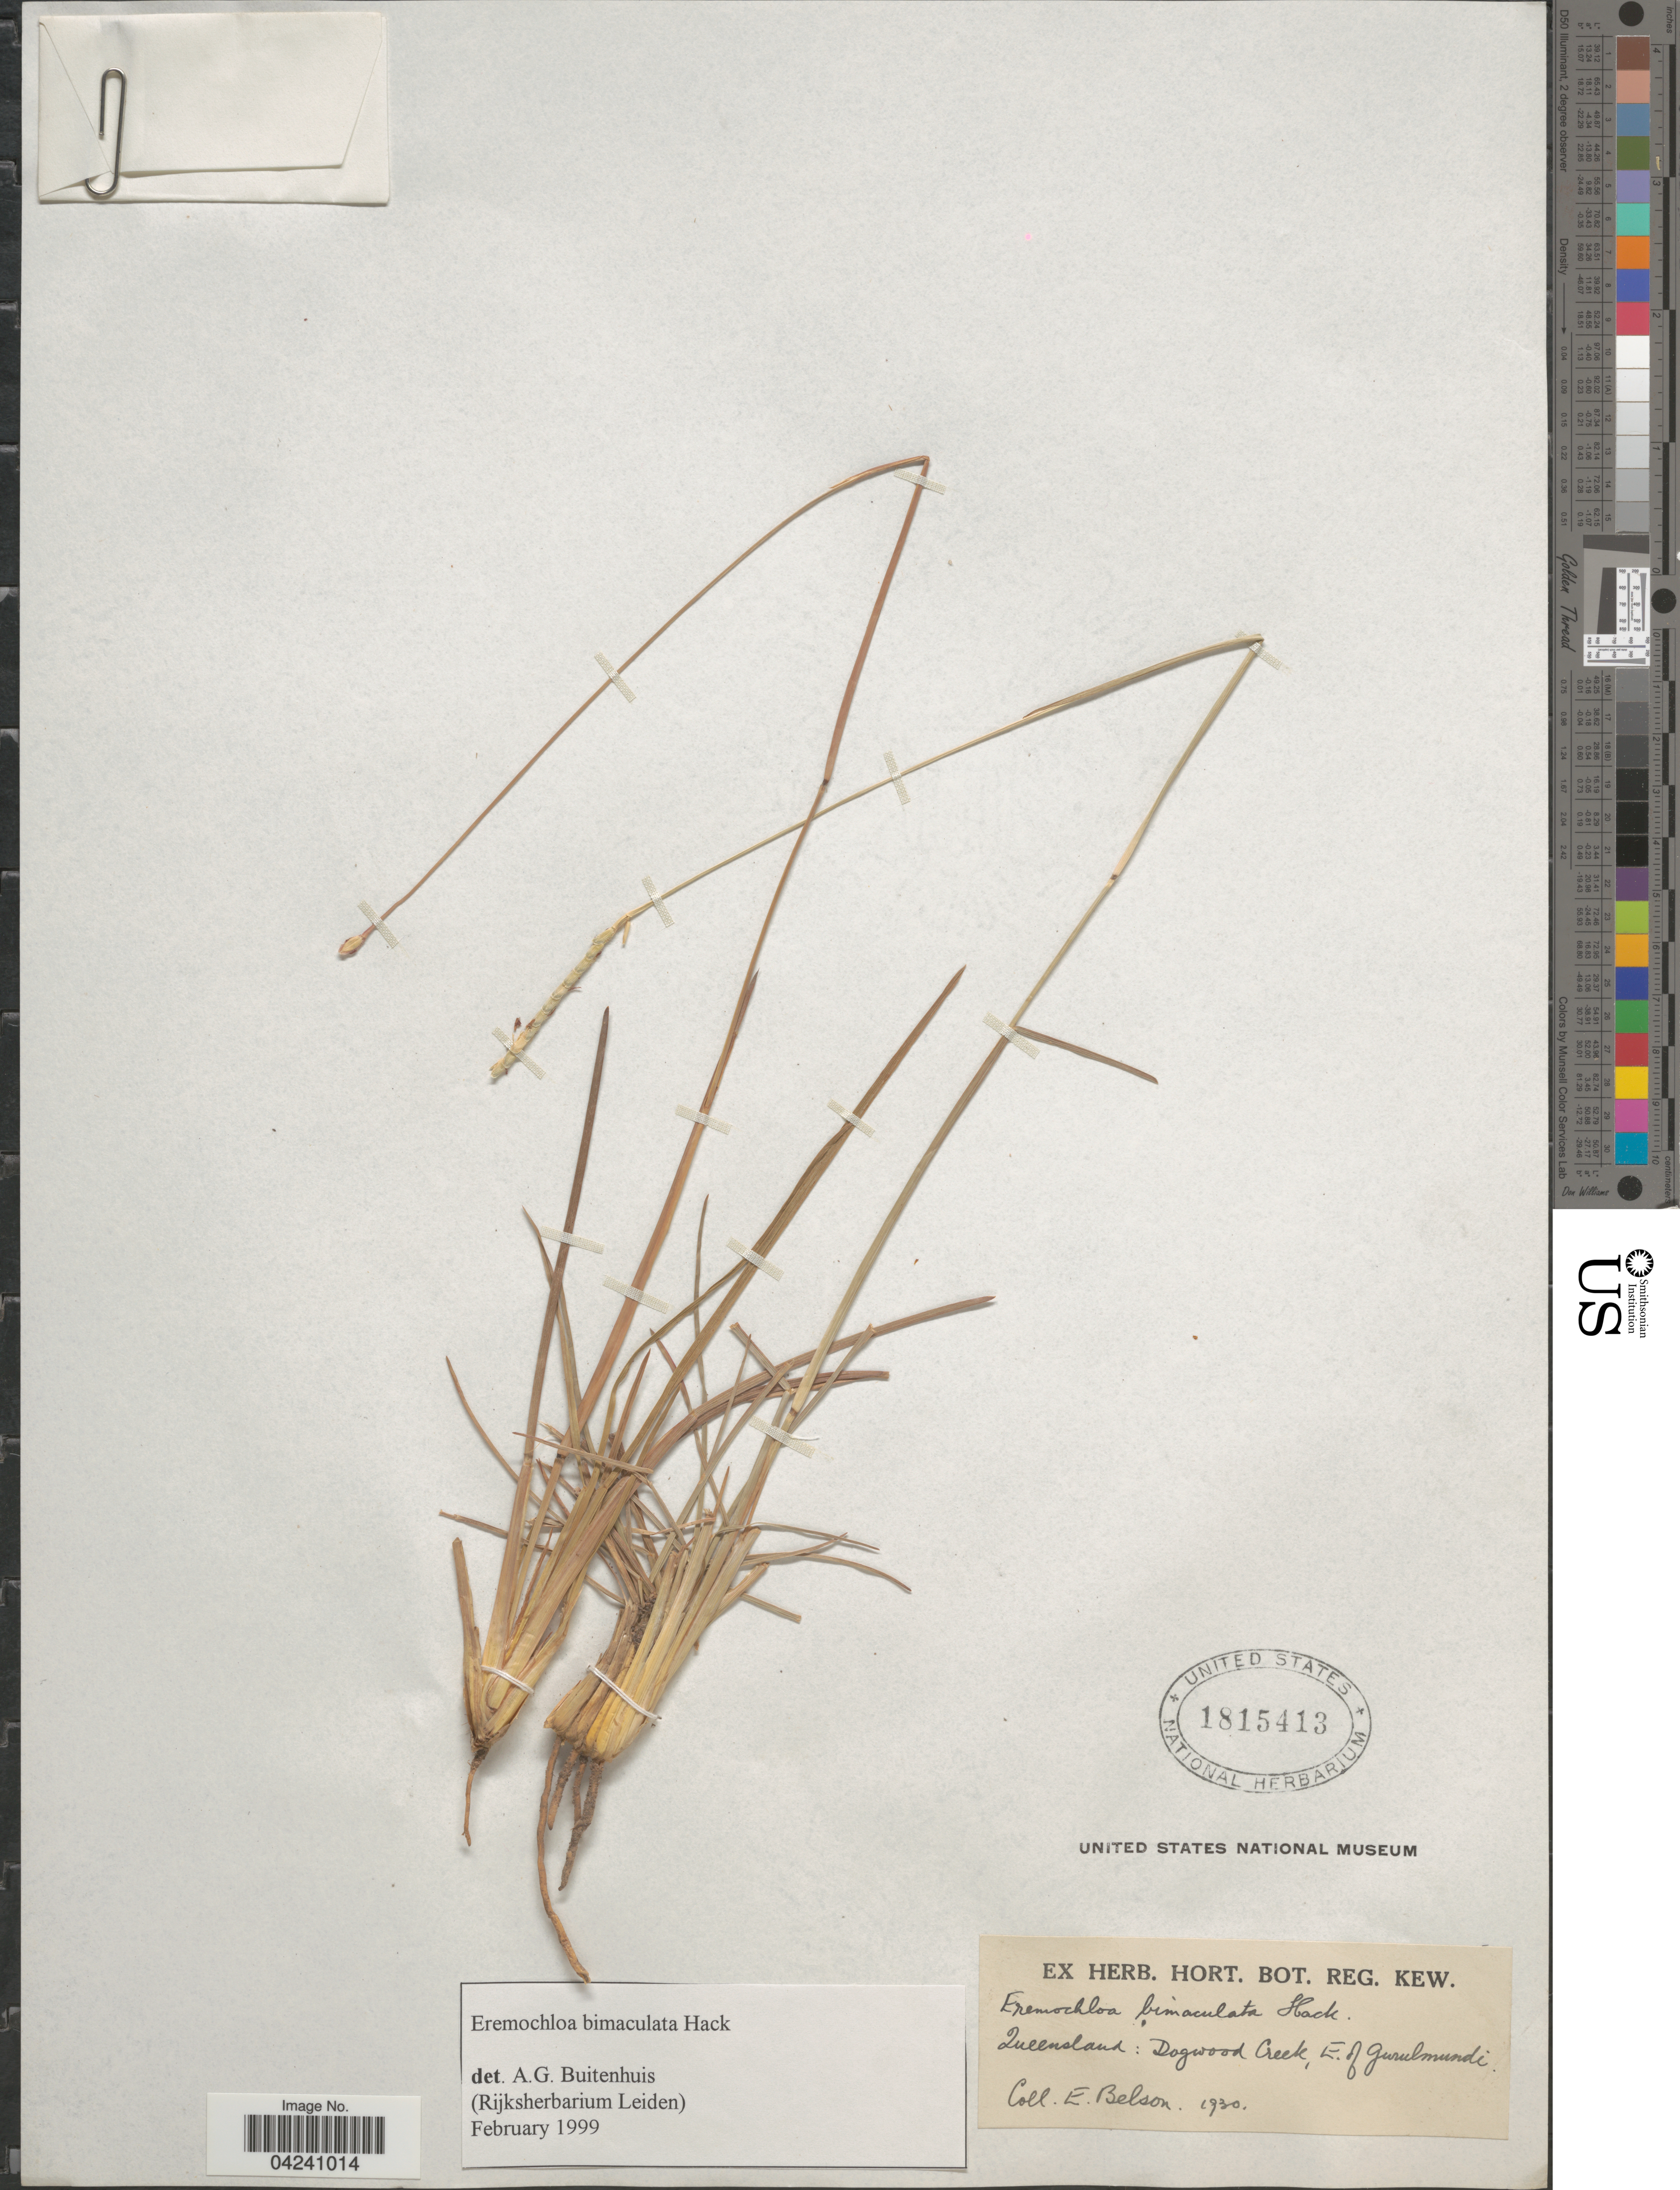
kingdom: Plantae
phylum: Tracheophyta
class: Liliopsida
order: Poales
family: Poaceae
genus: Eremochloa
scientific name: Eremochloa bimaculata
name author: Hack.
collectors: E. Belson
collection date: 1930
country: Australia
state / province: Queensland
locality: Dogwood Creek, E. of Gurulmundi.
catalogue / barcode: US 1815413